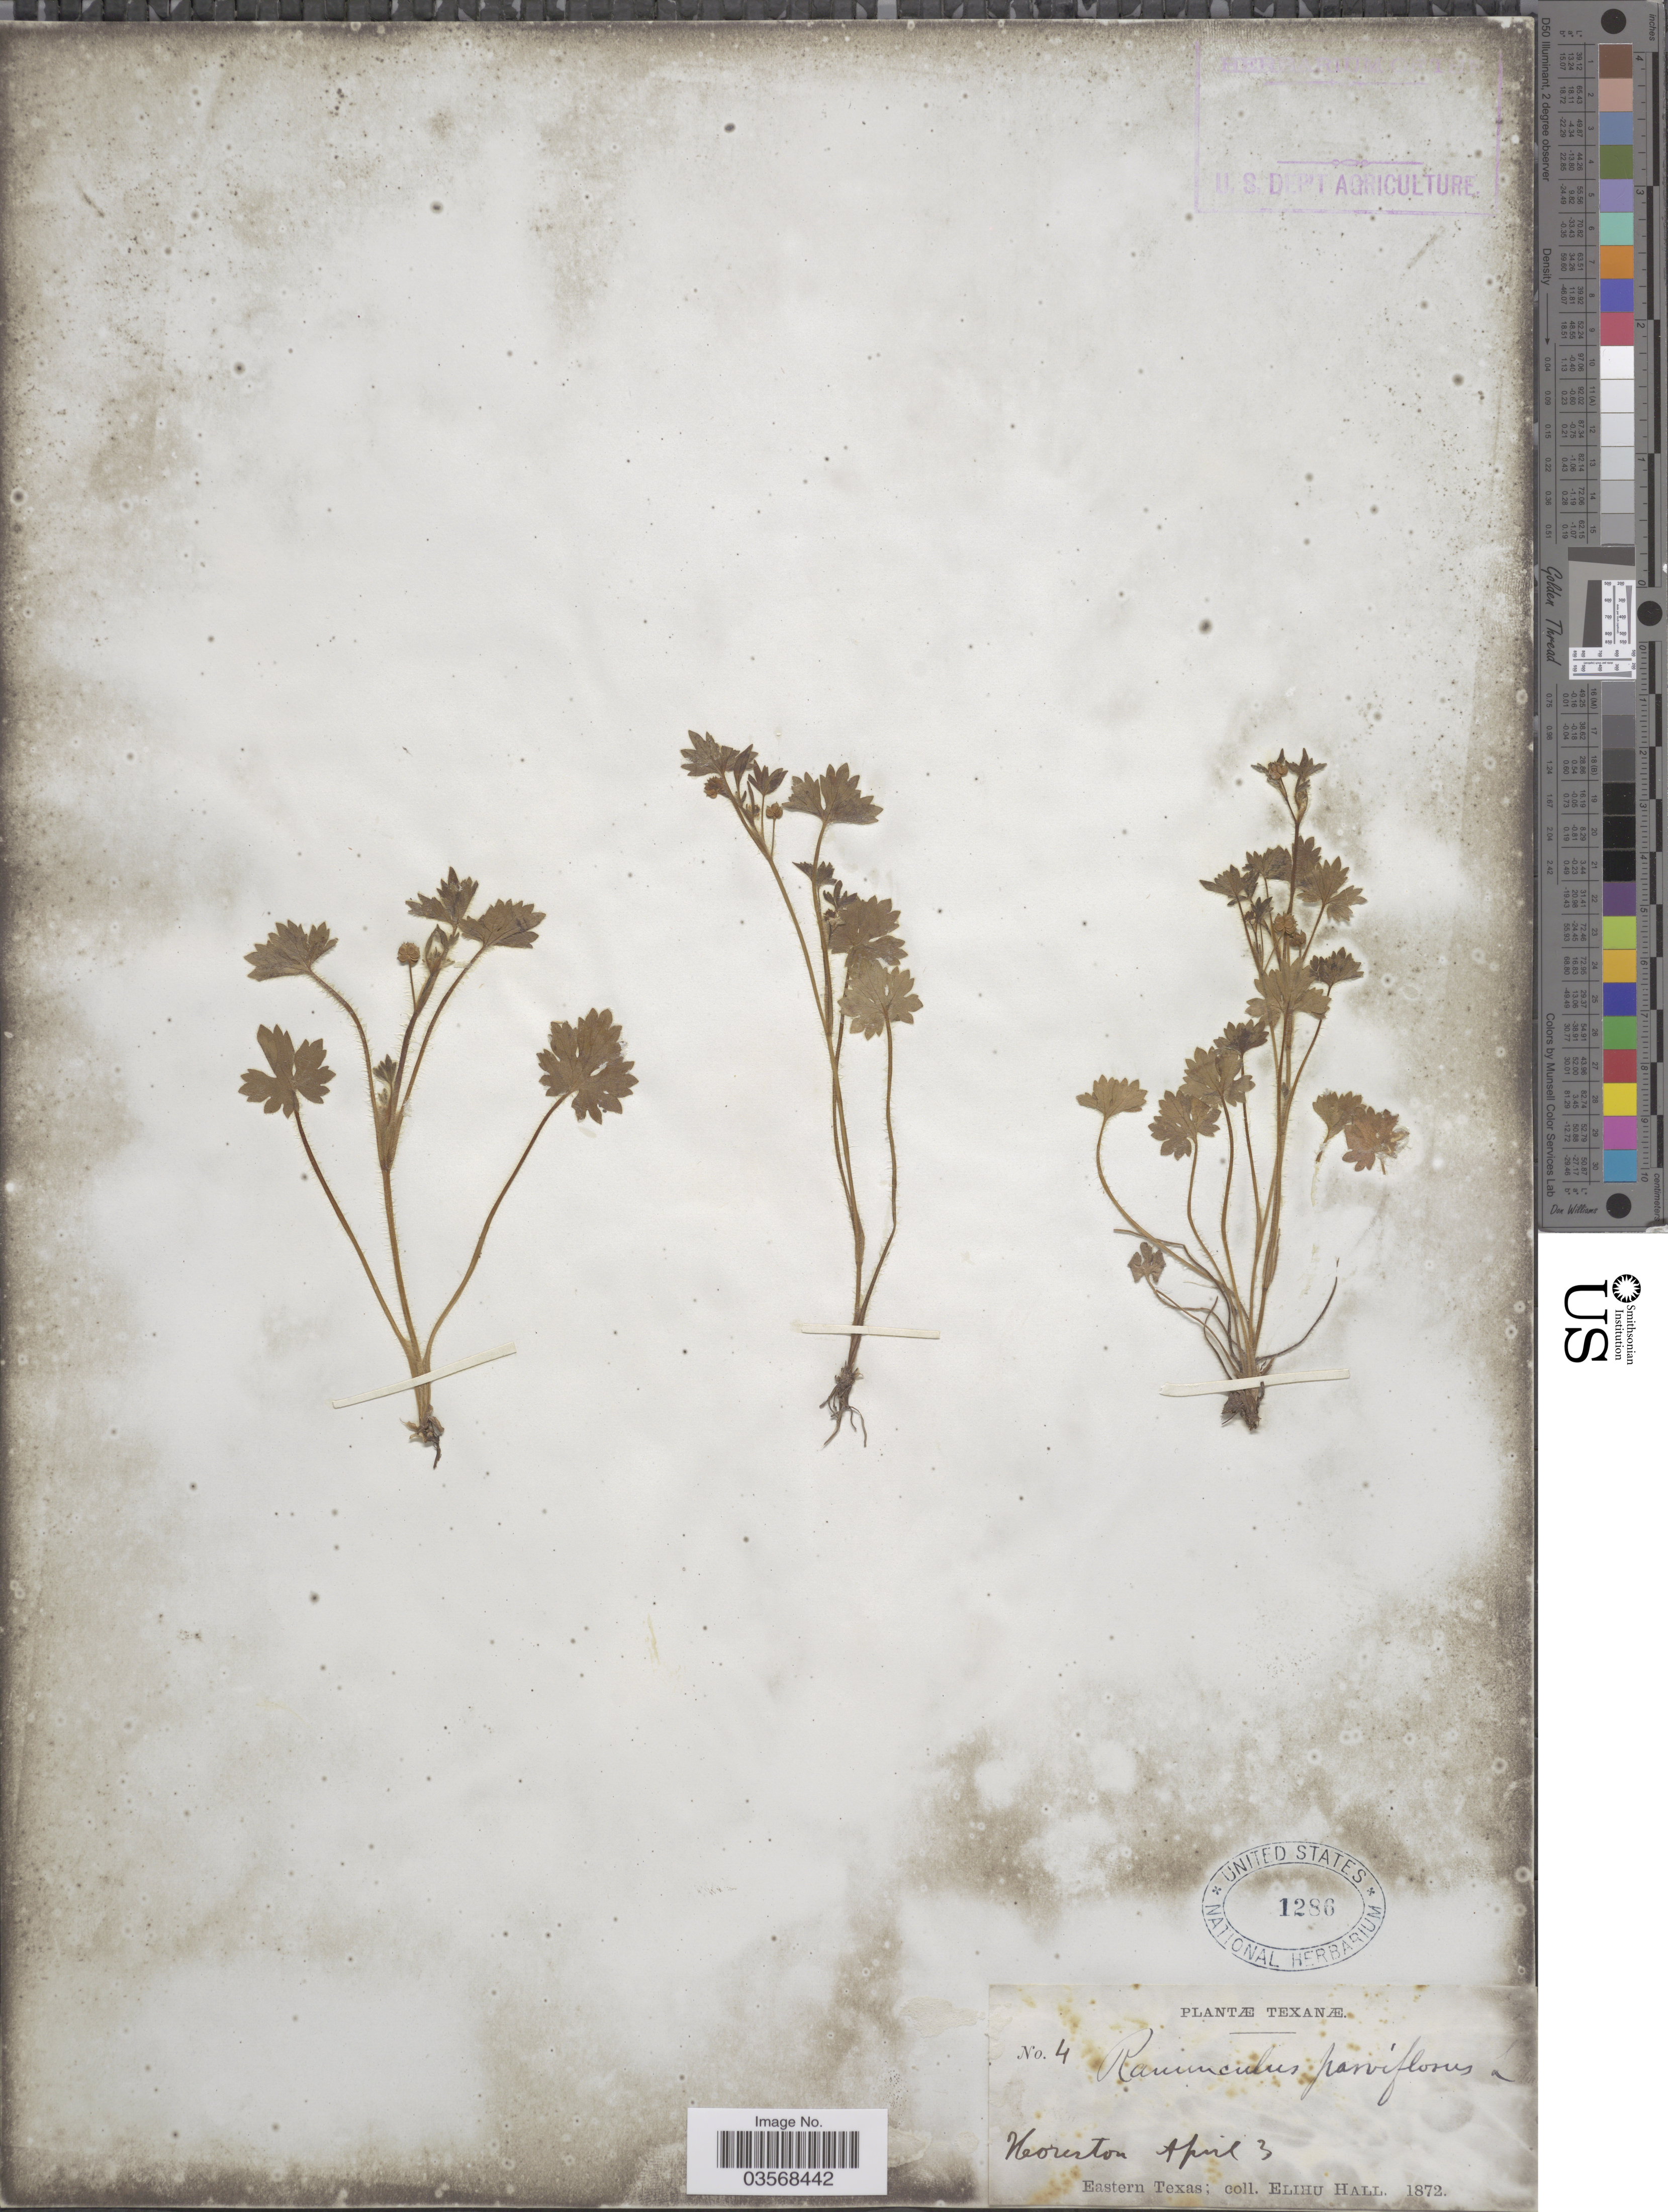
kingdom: Plantae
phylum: Tracheophyta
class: Magnoliopsida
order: Ranunculales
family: Ranunculaceae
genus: Ranunculus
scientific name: Ranunculus parviflorus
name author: L.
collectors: E. Hall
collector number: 4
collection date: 1872-04-03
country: United States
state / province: Texas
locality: Houston. Eastern Texas.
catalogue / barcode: US 1286